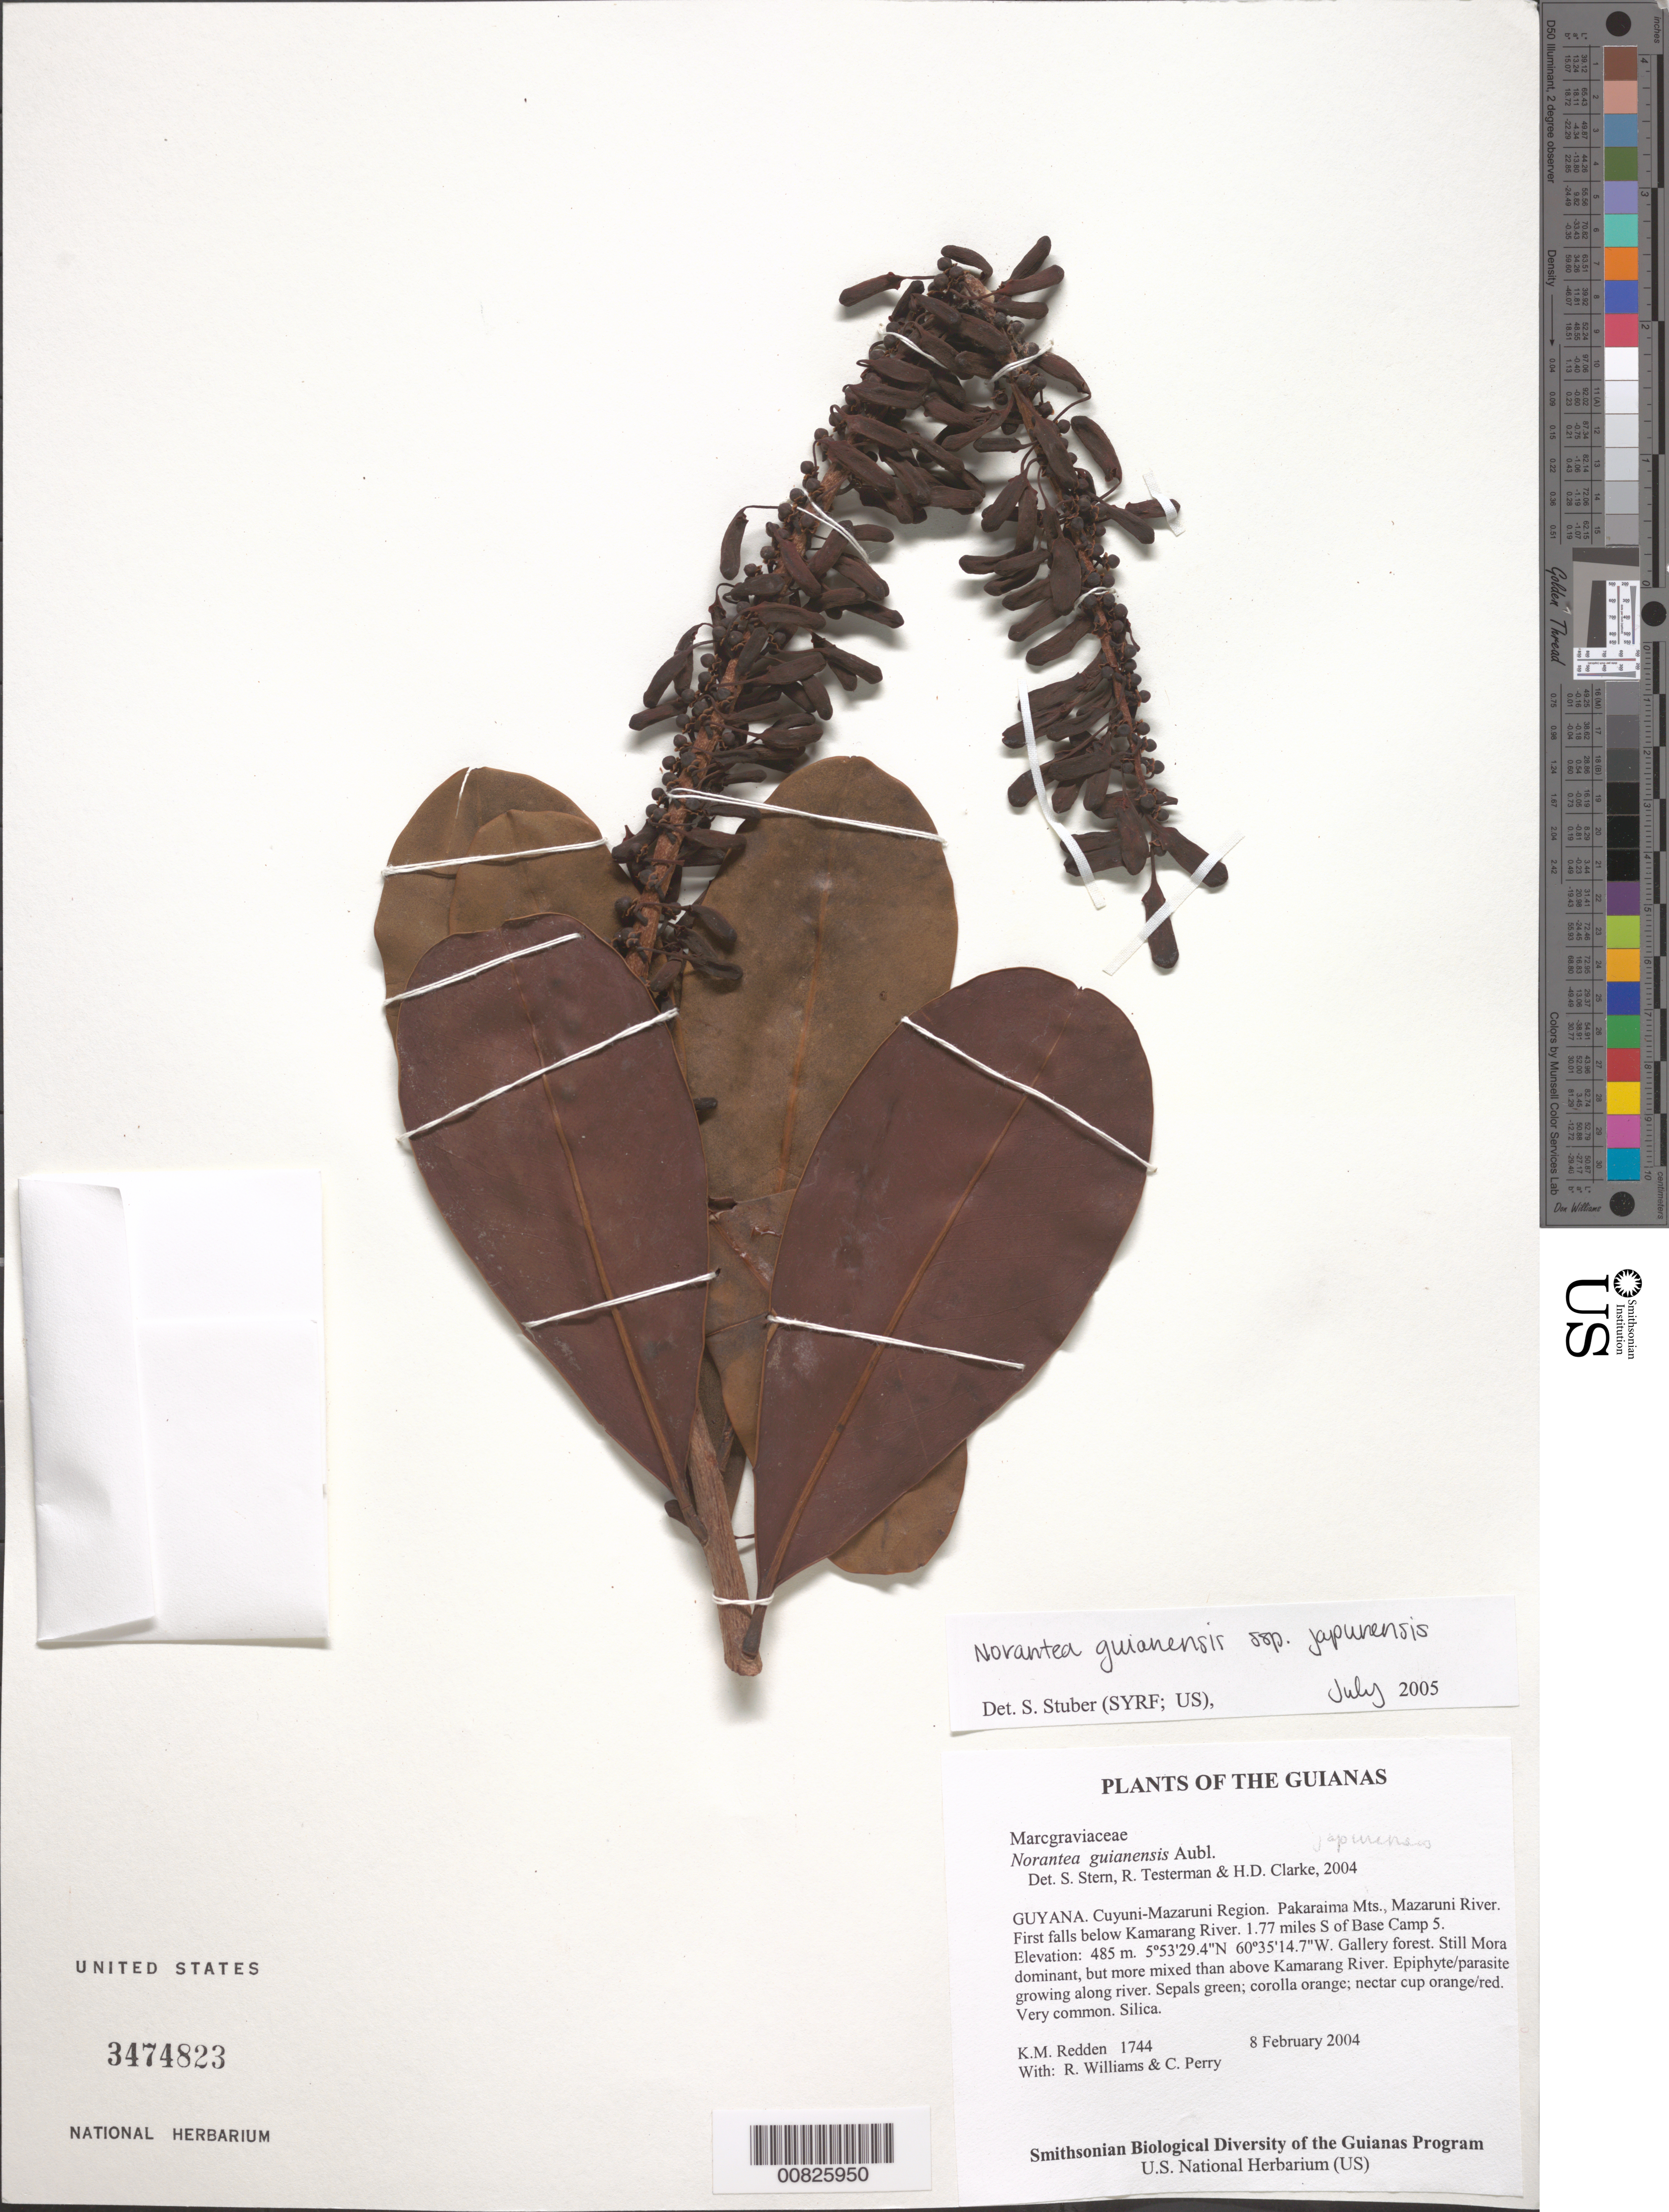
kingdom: Plantae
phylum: Tracheophyta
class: Magnoliopsida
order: Ericales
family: Marcgraviaceae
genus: Norantea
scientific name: Norantea guianensis subsp. japurensis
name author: (Mart.) Bedell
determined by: Stuber, S.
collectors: K. M. Redden, R. Williams & C. Perry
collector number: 1744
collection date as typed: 8 February 2004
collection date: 2004-02-08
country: Guyana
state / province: Cuyuni-Mazaruni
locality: Pakaraima Mts., Mazaruni River. First falls below Kamarang River. 1.77 miles S of Base Camp 5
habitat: Gallery forest. Still Mora-dominant, but more mixed than above Kamarang River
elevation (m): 485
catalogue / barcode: US 3474823